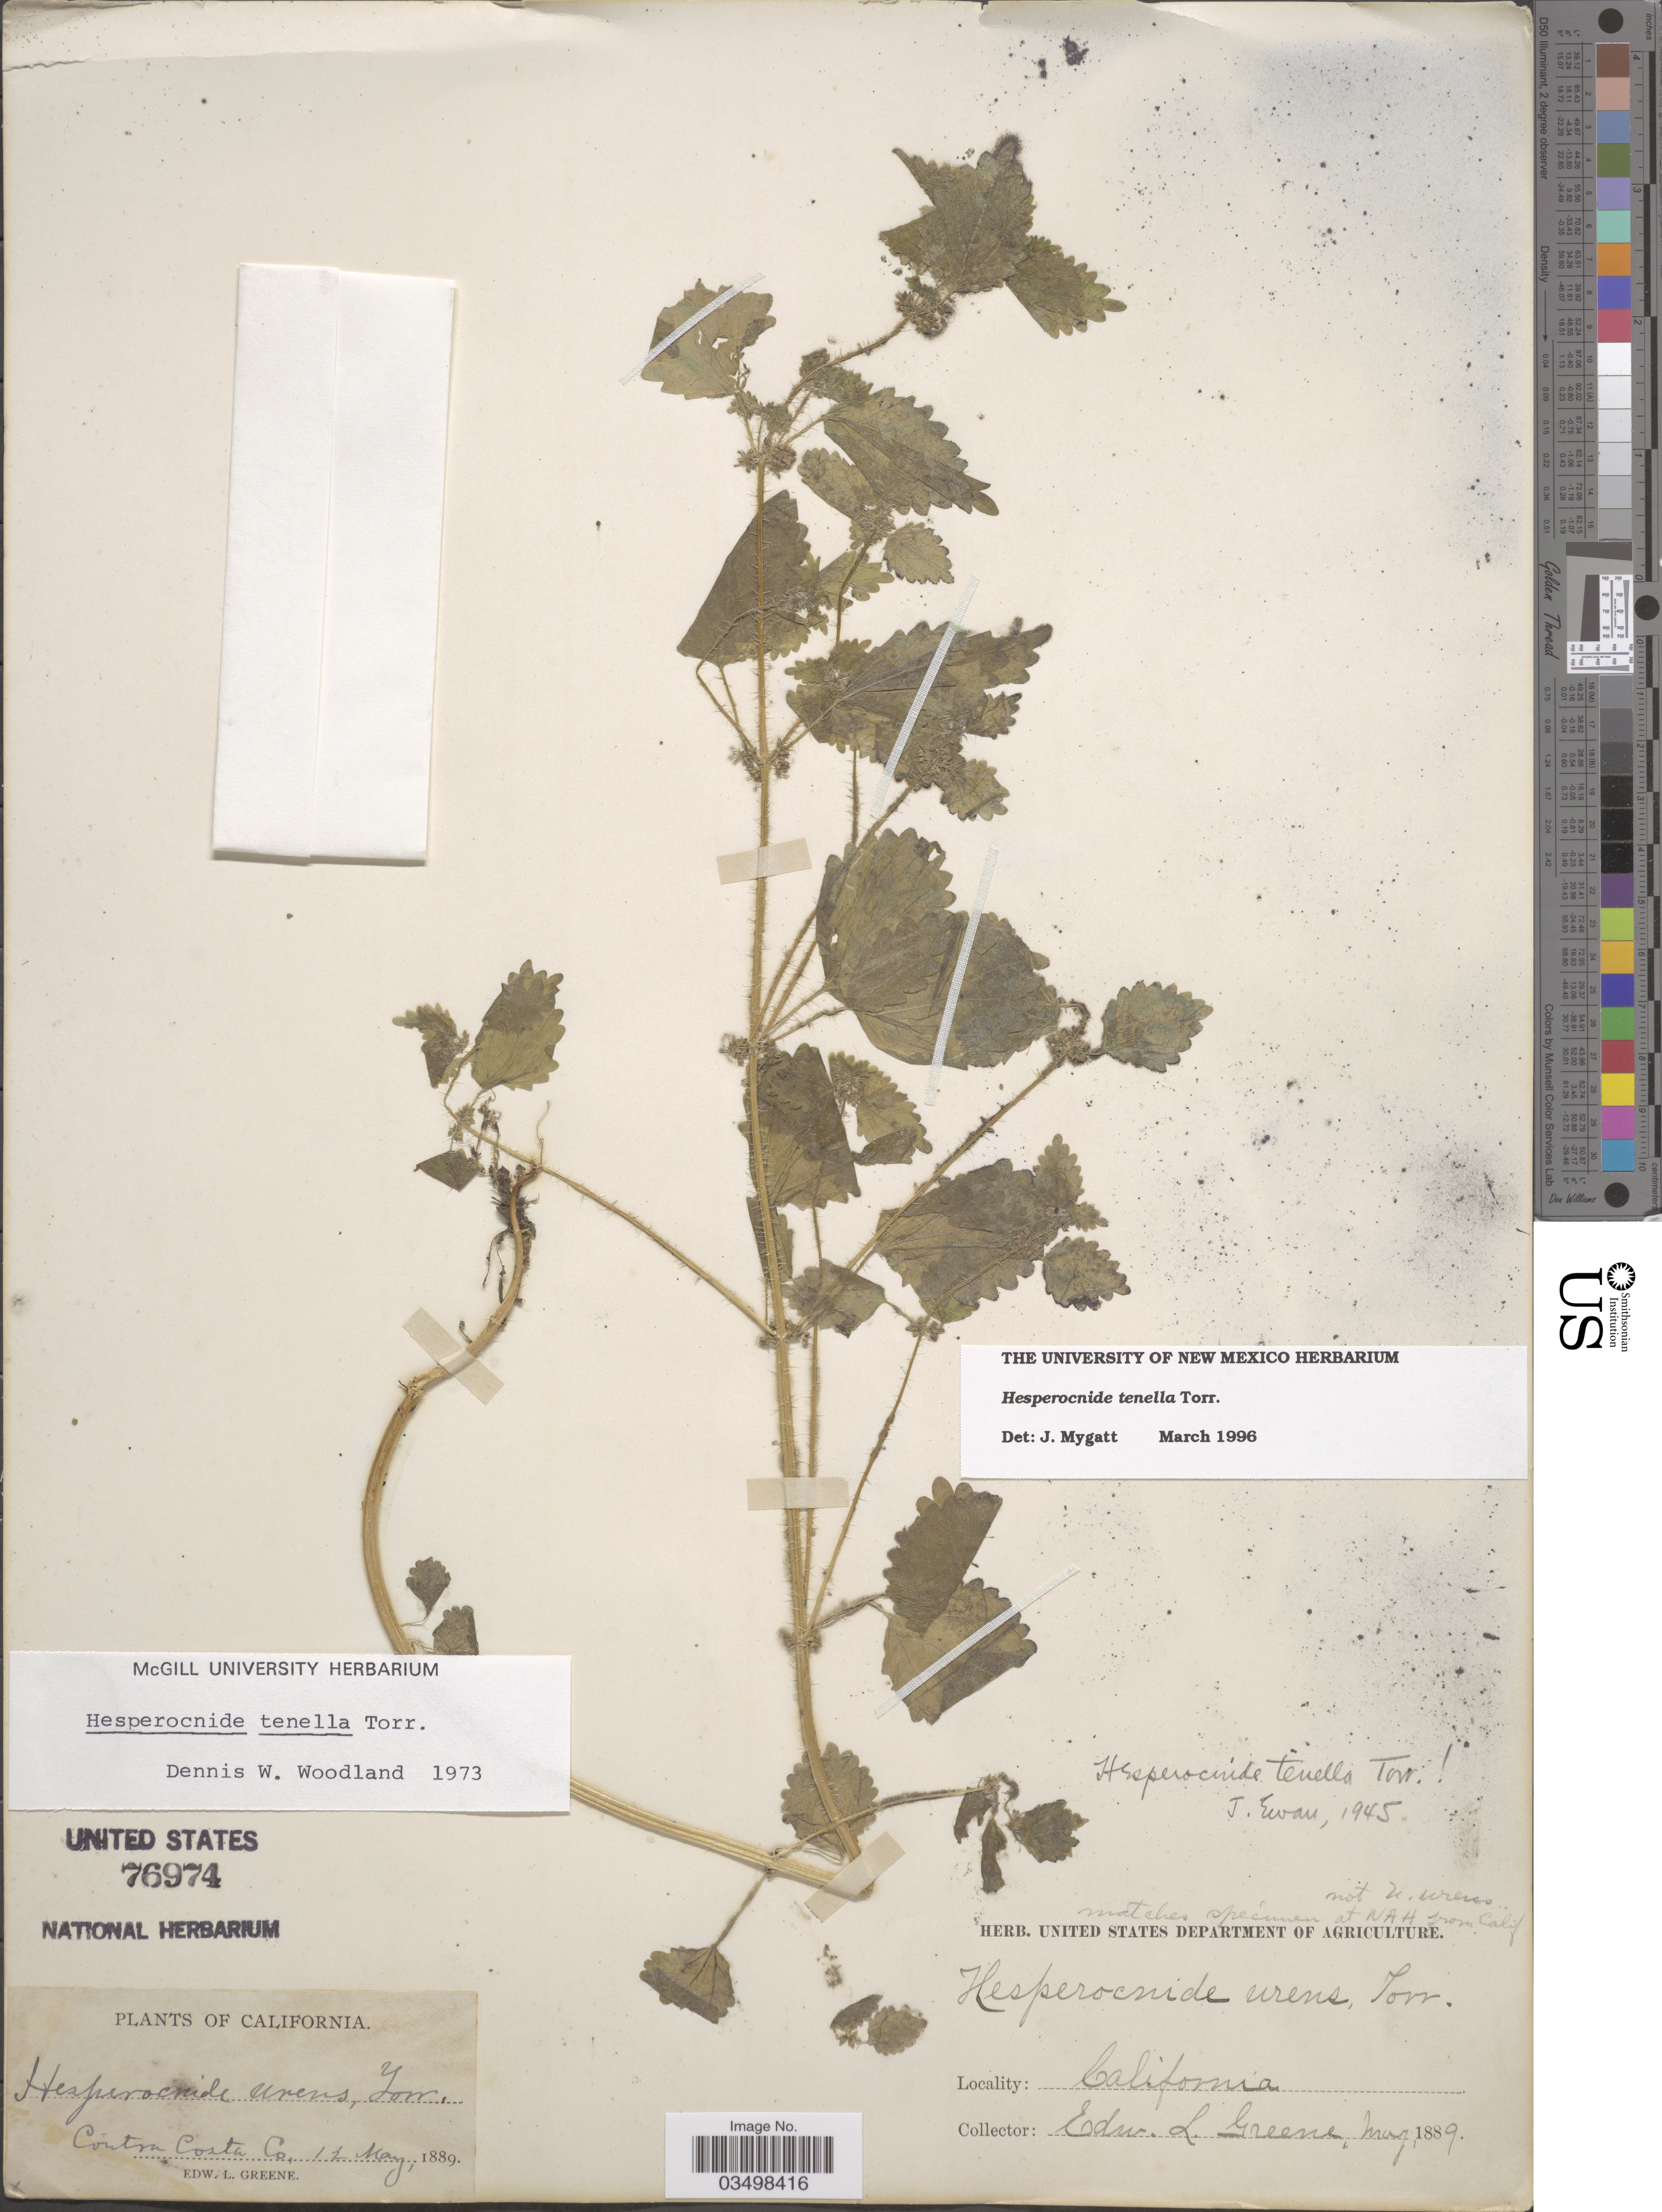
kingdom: Plantae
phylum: Tracheophyta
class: Magnoliopsida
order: Rosales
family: Urticaceae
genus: Hesperocnide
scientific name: Hesperocnide tenella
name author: Torr.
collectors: E. L. Greene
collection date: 1889-05-12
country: United States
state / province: California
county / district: Contra Costa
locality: Contra Costa Co.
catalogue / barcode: US 76974